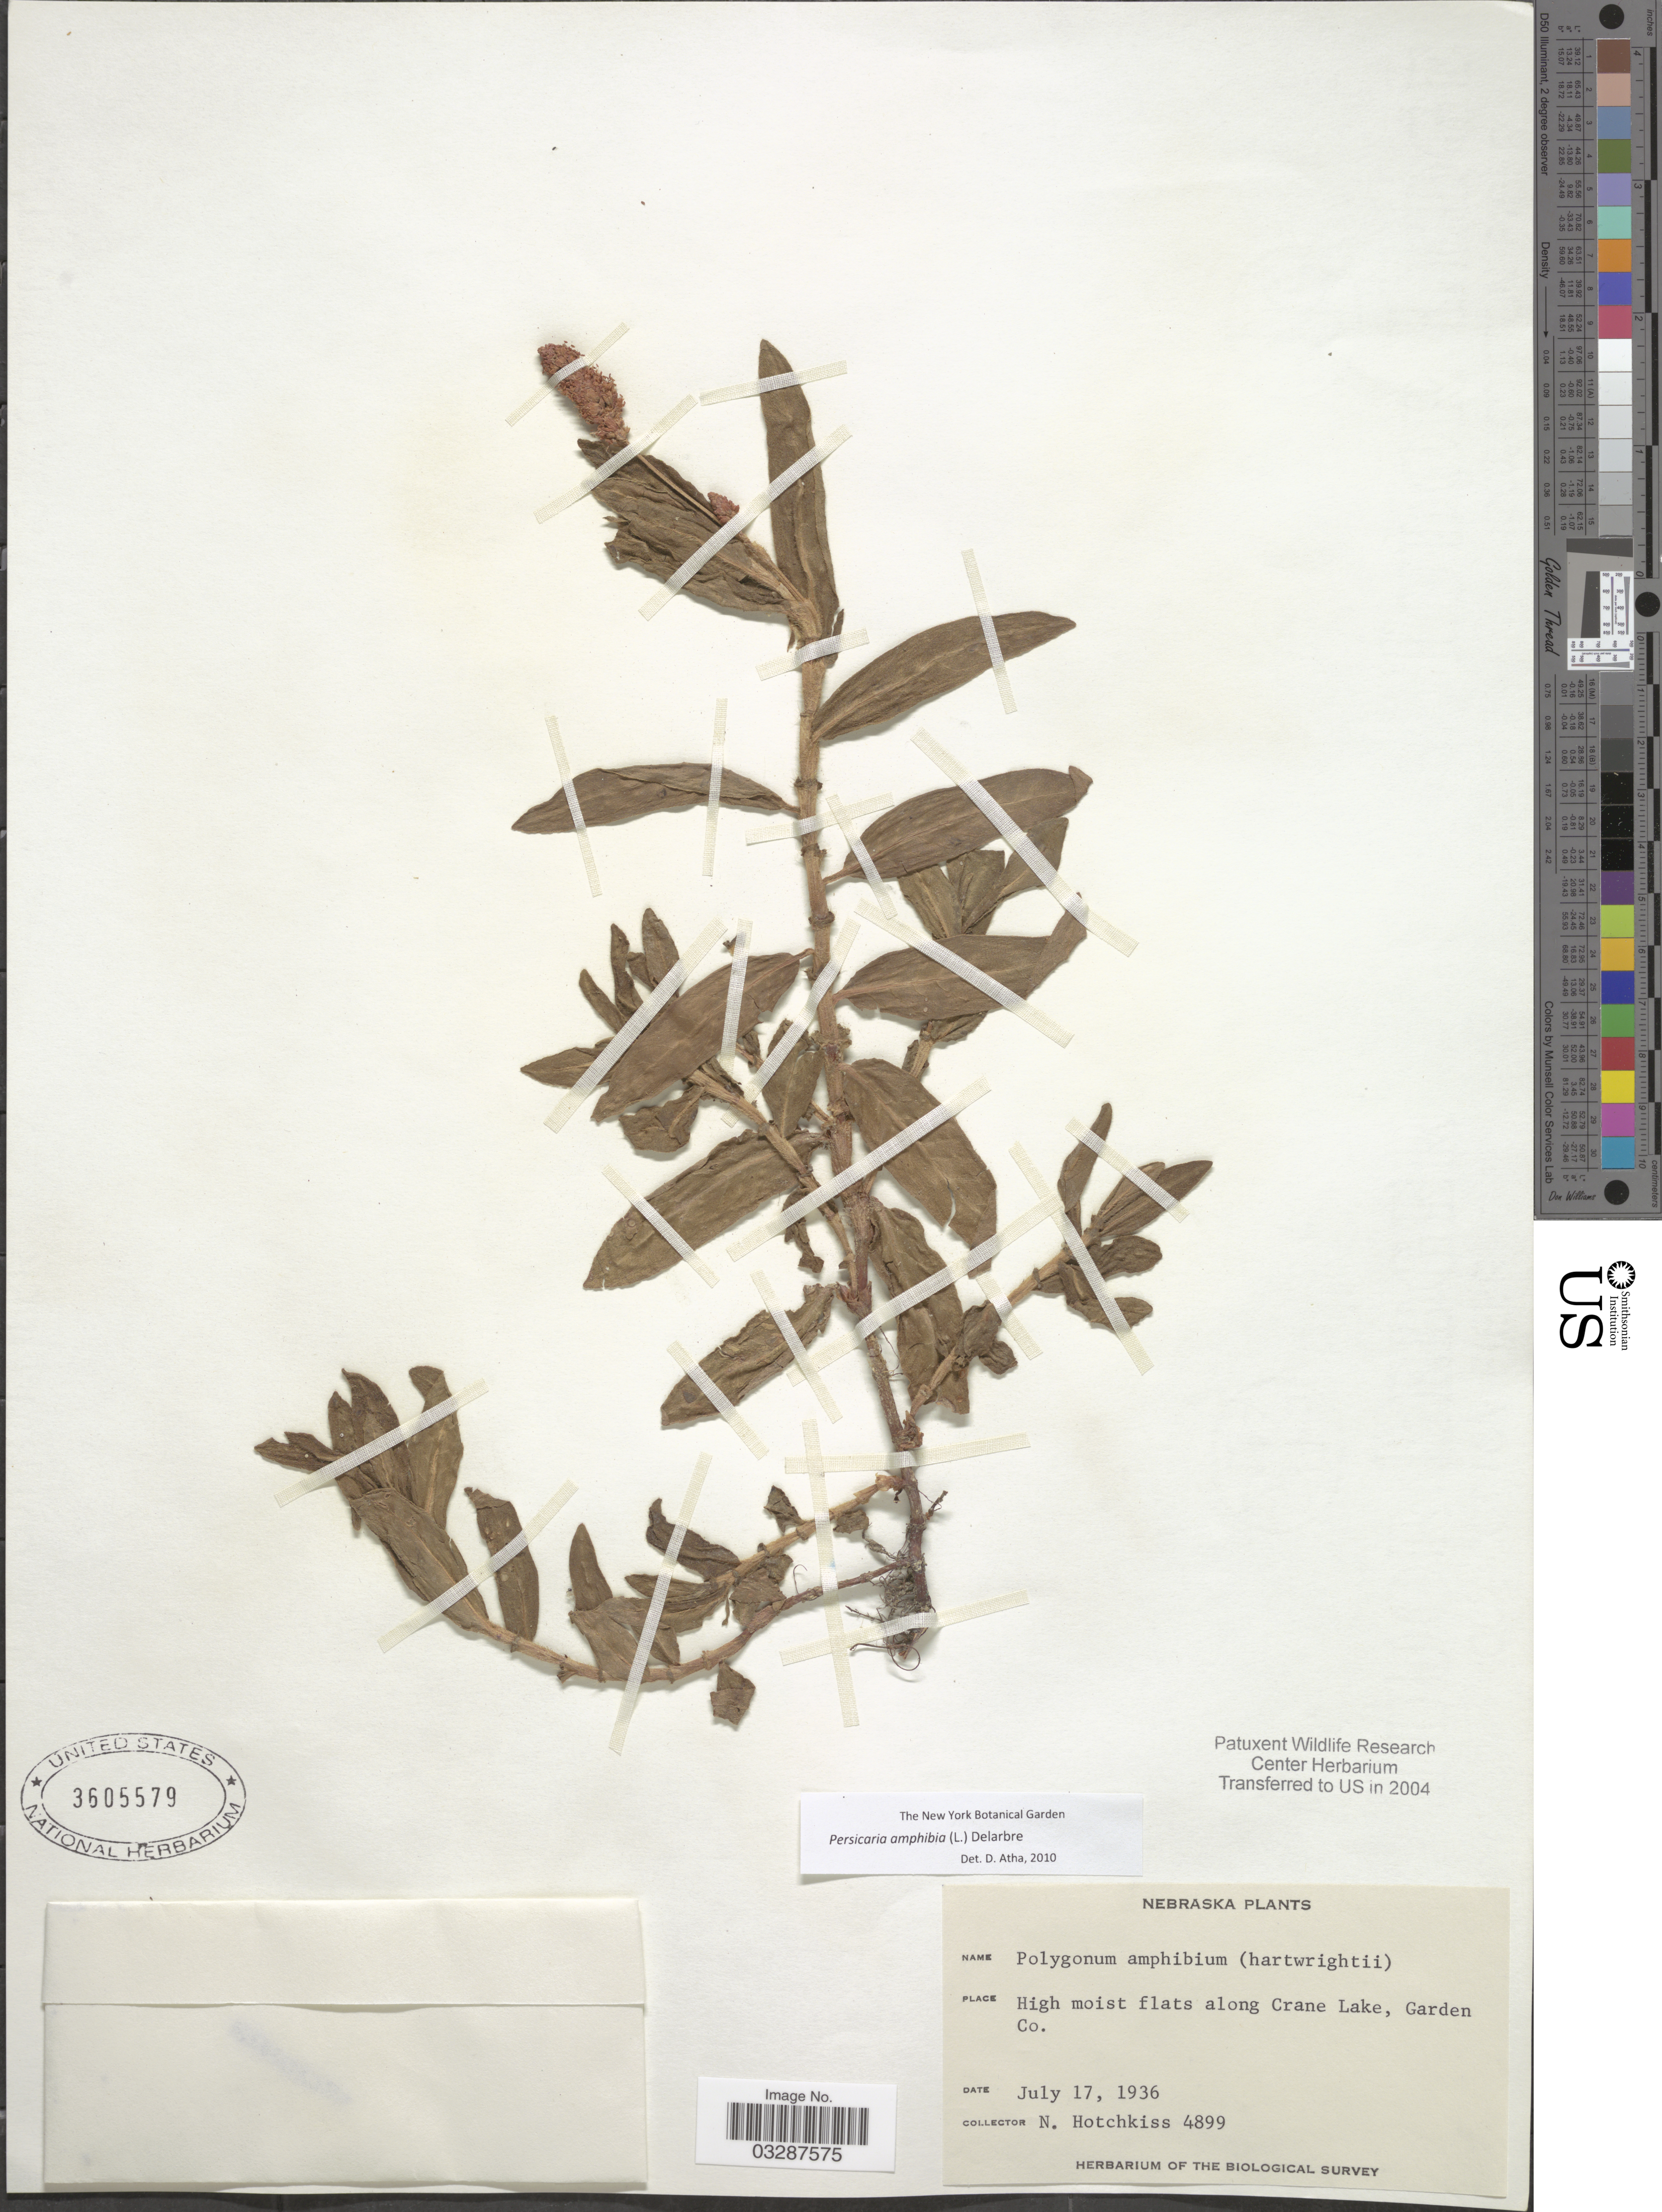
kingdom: Plantae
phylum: Tracheophyta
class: Magnoliopsida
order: Caryophyllales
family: Polygonaceae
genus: Persicaria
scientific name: Persicaria amphibia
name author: (L.) Delarbre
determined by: Atha, D. E.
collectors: N. Hotchkiss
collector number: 4899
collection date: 1936-07-17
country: United States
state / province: Nebraska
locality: Along Crane Lake, Garden Co.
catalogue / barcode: US 3605579